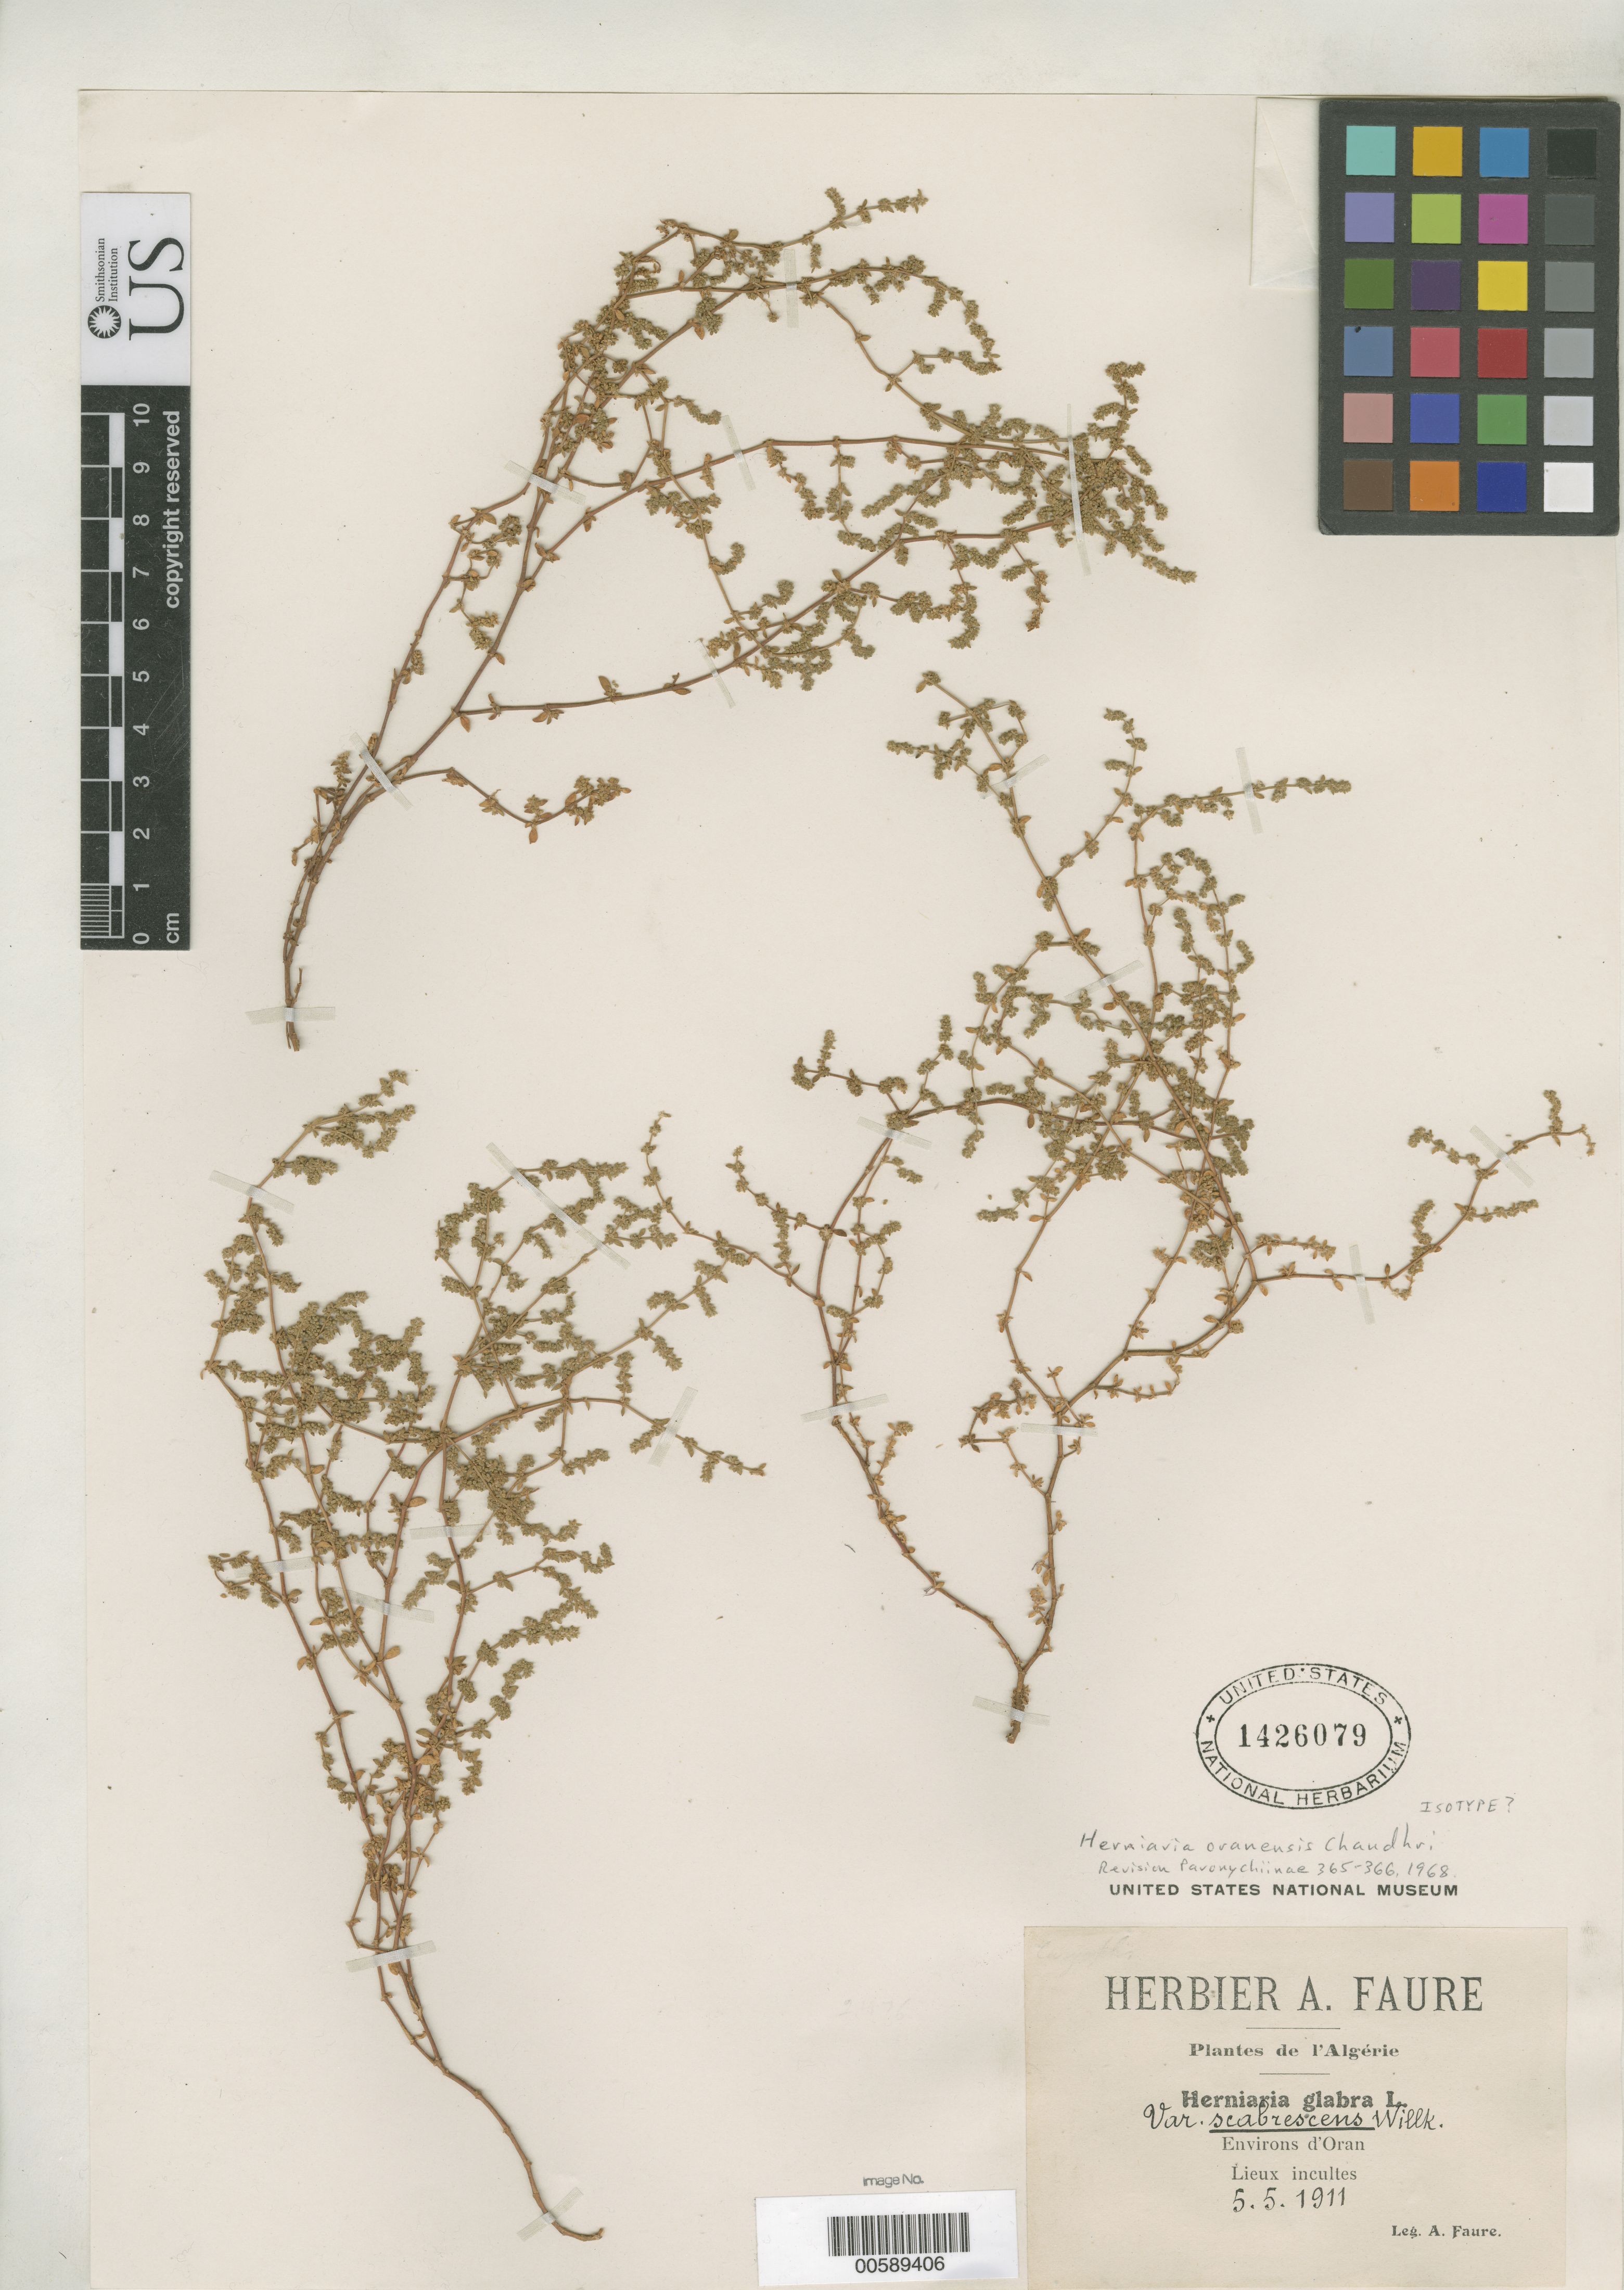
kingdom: Plantae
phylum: Tracheophyta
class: Magnoliopsida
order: Caryophyllales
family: Caryophyllaceae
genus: Herniaria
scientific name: Herniaria oranensis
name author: Chaudhri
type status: Possible Isotype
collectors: A. Faure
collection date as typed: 05 May 1911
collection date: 1911-05-05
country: Algeria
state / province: Oran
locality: Environs d'Oran, Lieux Incultes.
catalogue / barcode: US 1426079